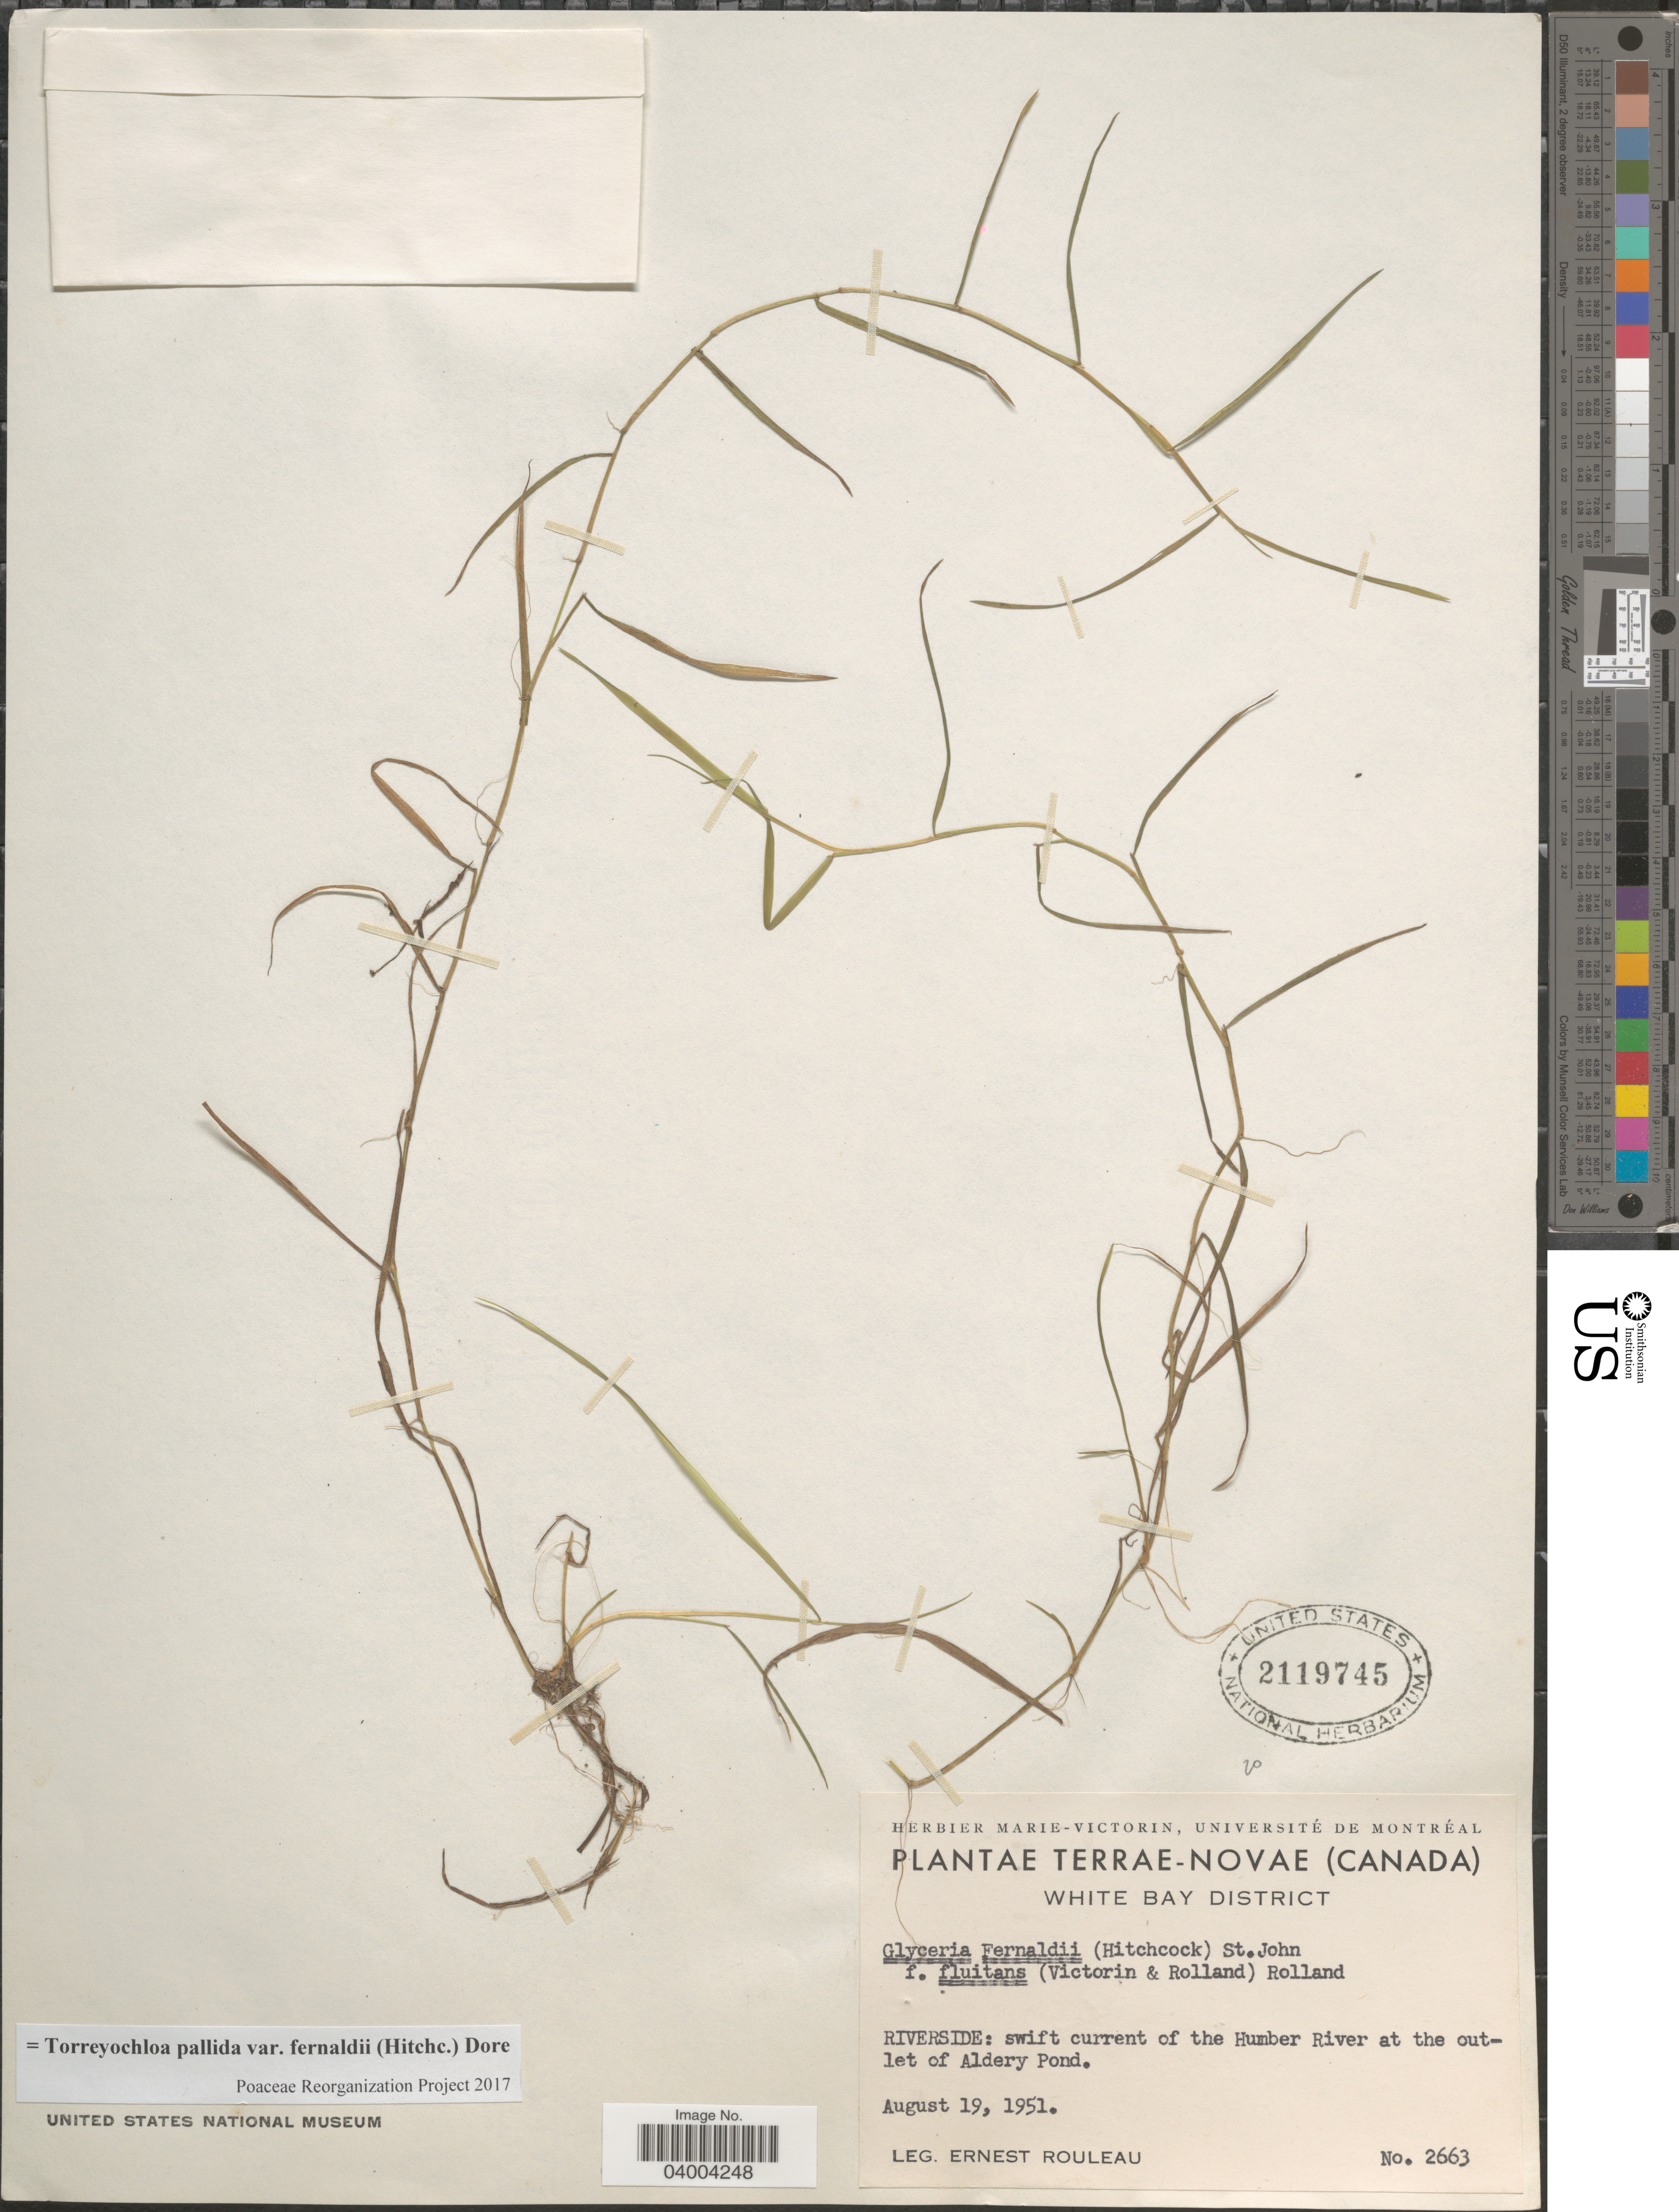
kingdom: Plantae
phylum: Tracheophyta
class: Liliopsida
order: Poales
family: Poaceae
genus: Torreyochloa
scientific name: Torreyochloa pallida var. fernaldii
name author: (Hitchc.) Dore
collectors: J. Rouleau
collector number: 2663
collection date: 1951-08-19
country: Canada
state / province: Newfoundland and Labrador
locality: Terrae-Novae. White Bay District. Riverside: swift current of the Humber River at the outlet of Aldery Pond.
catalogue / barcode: US 2119745